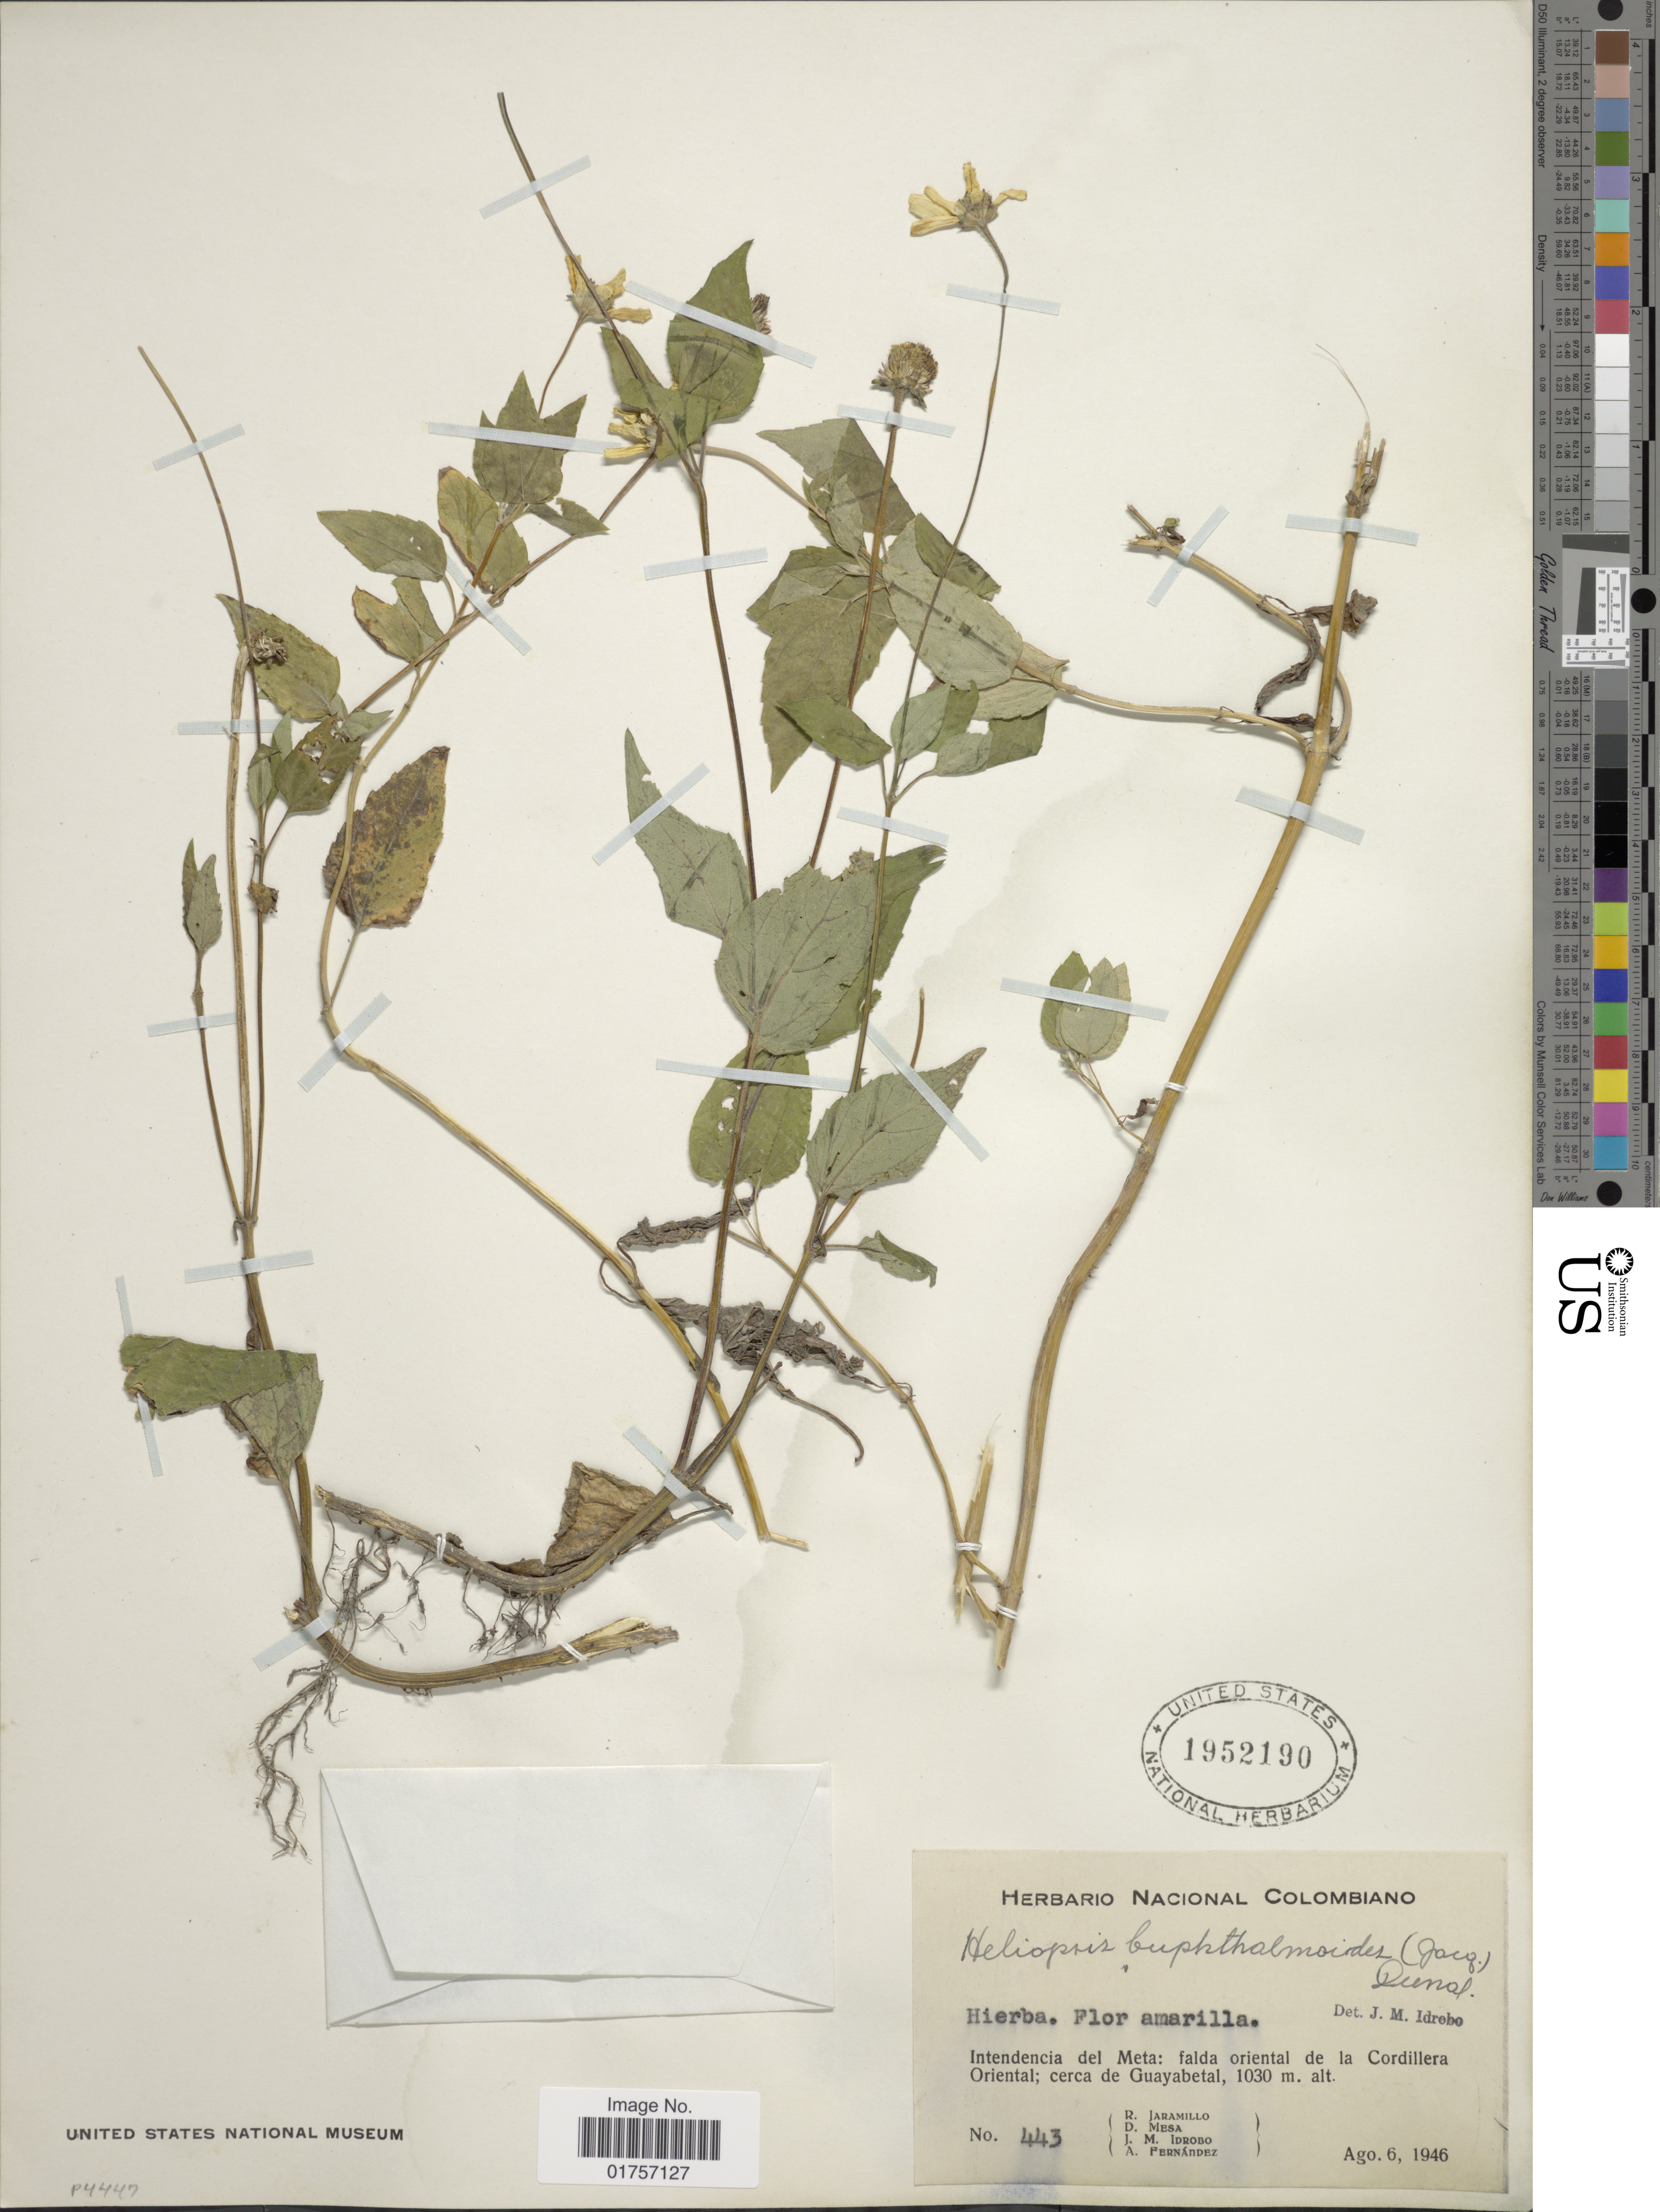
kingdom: Plantae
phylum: Tracheophyta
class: Magnoliopsida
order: Asterales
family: Asteraceae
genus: Heliopsis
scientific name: Heliopsis buphthalmoides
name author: (Jacq.) Dunal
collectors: R. Jaramillo M., D. Mesa, J. M. Idrobo & A. Fernández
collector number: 443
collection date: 1946-08-06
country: Colombia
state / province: Meta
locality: Falda oriental de la Cordillera Oriental; cerca de Guayabetal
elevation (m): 1030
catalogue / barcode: US 1952190